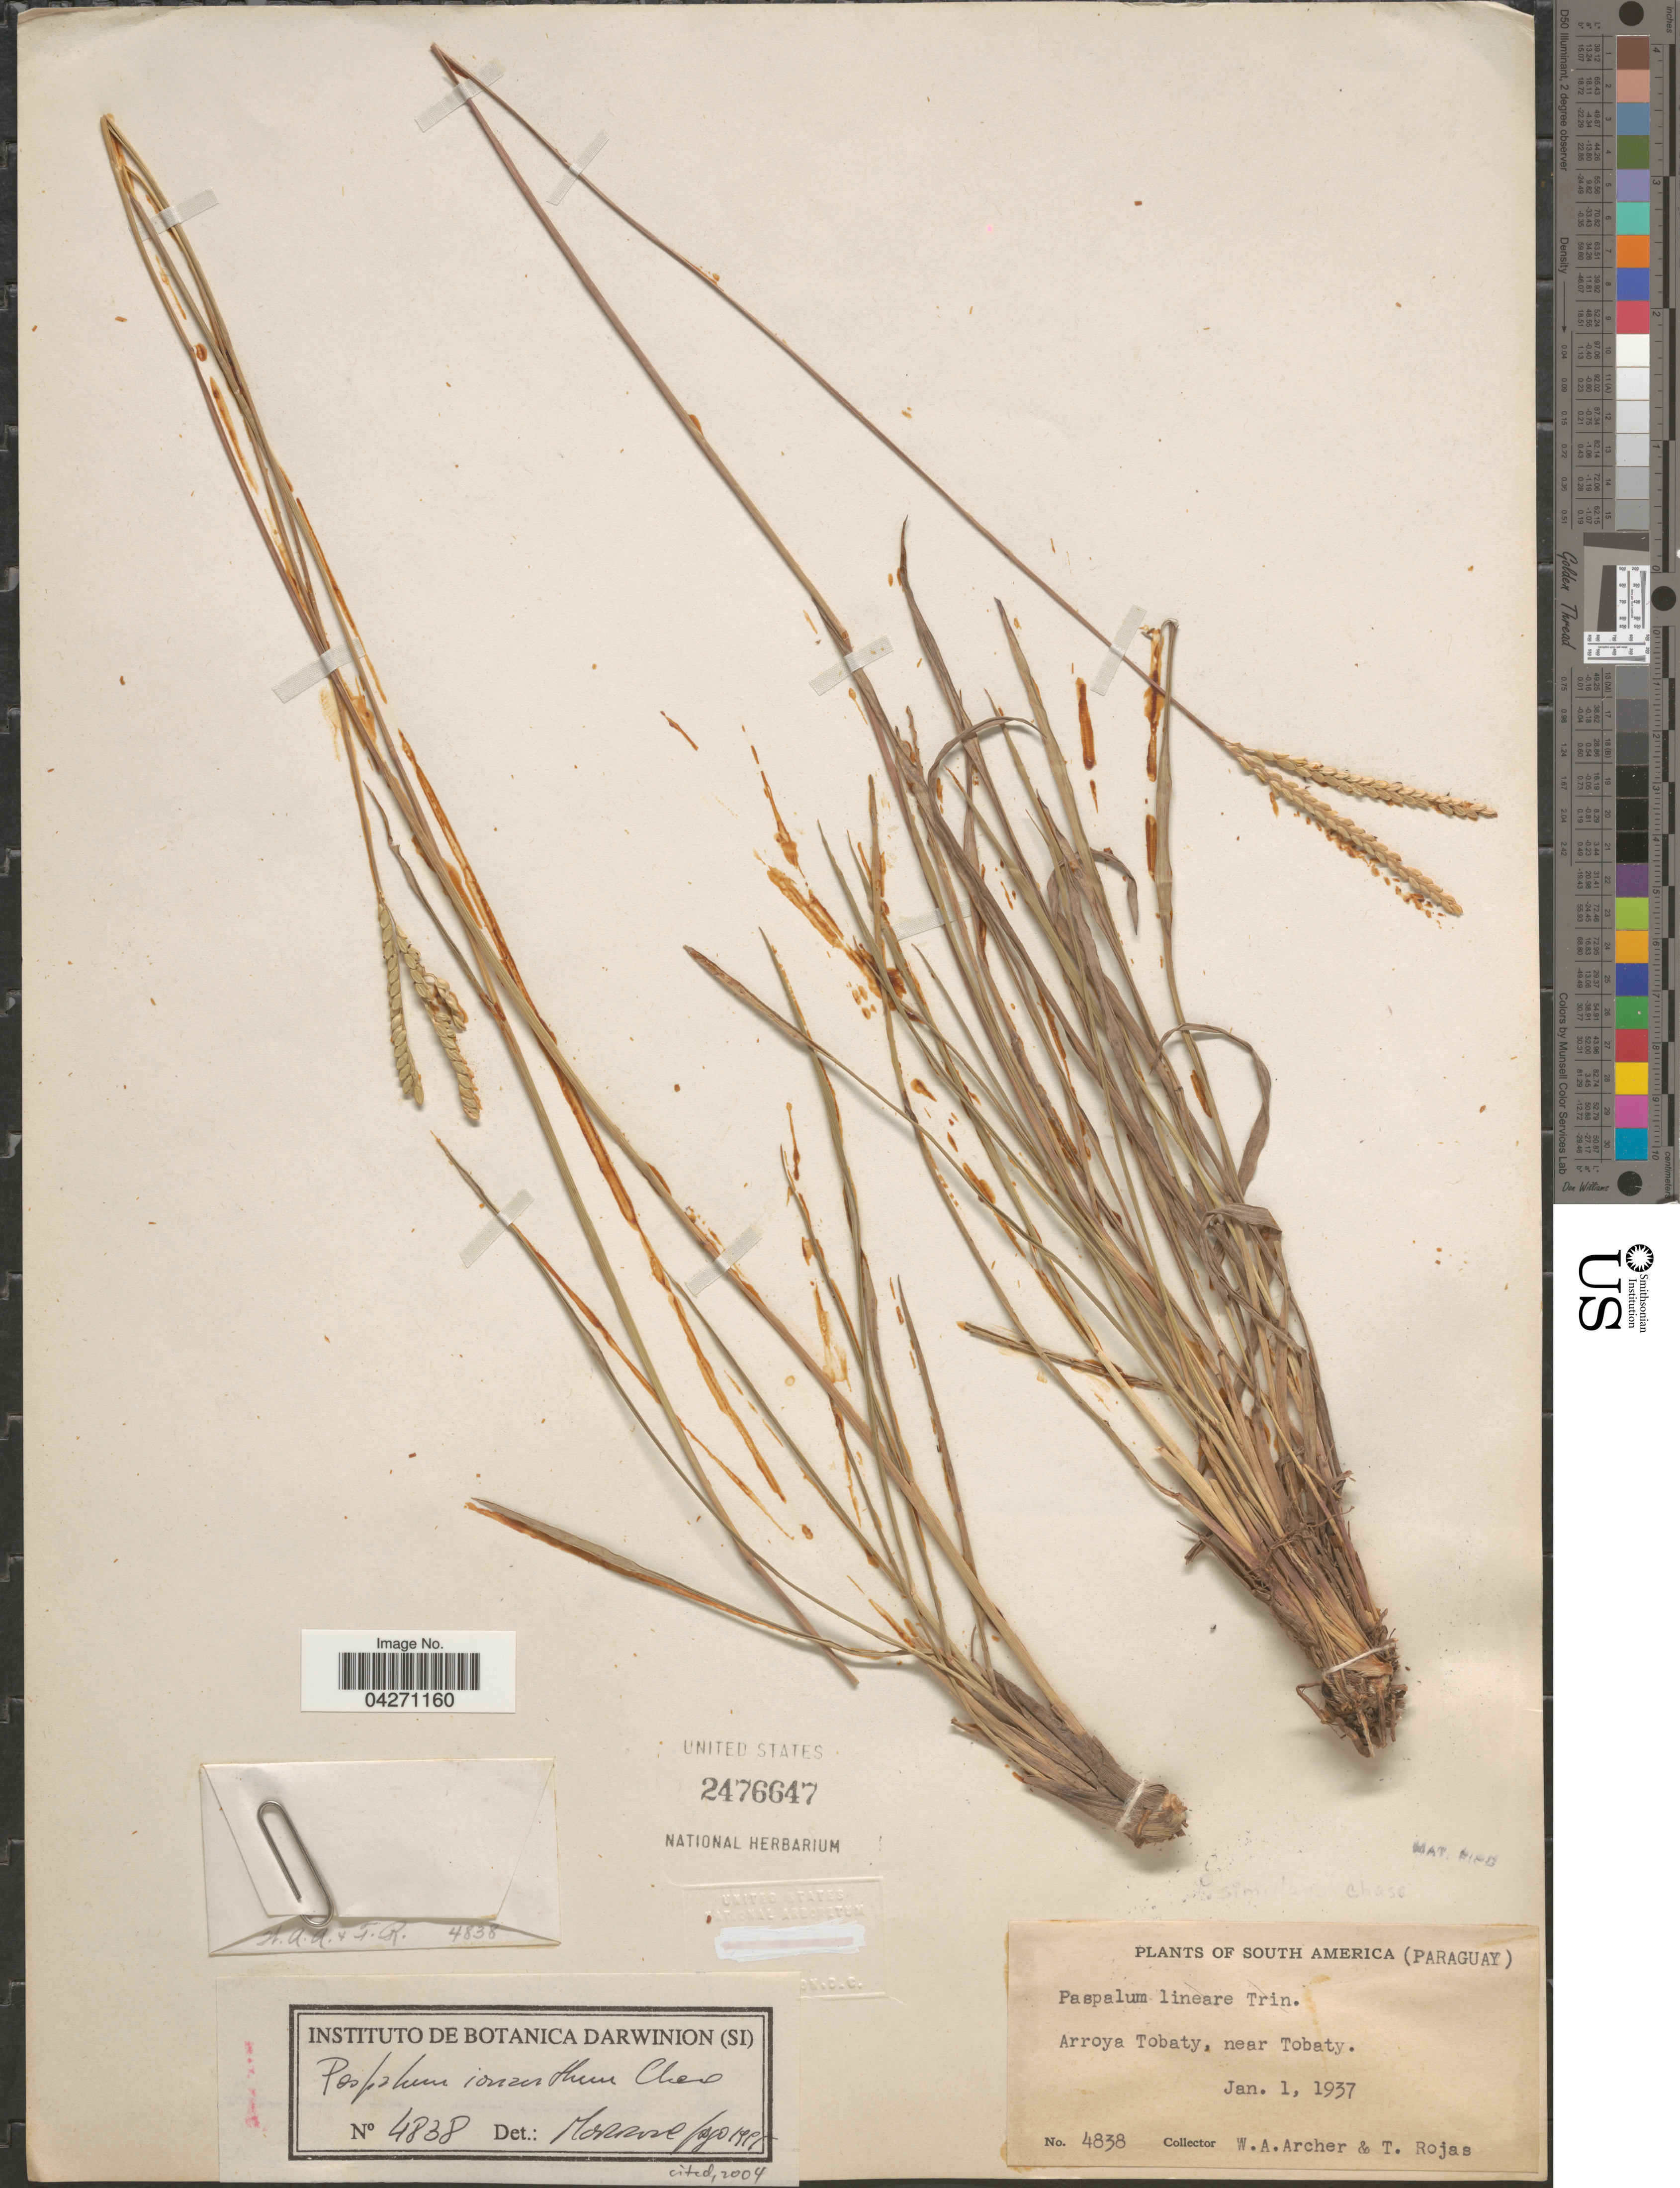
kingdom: Plantae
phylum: Tracheophyta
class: Liliopsida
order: Poales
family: Poaceae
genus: Paspalum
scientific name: Paspalum ionanthum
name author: Chase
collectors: W. Archer & T. Rojas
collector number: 4838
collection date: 1937-01-01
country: Paraguay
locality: Arroyo Tobay, near Tobaty.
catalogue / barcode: US 2476647